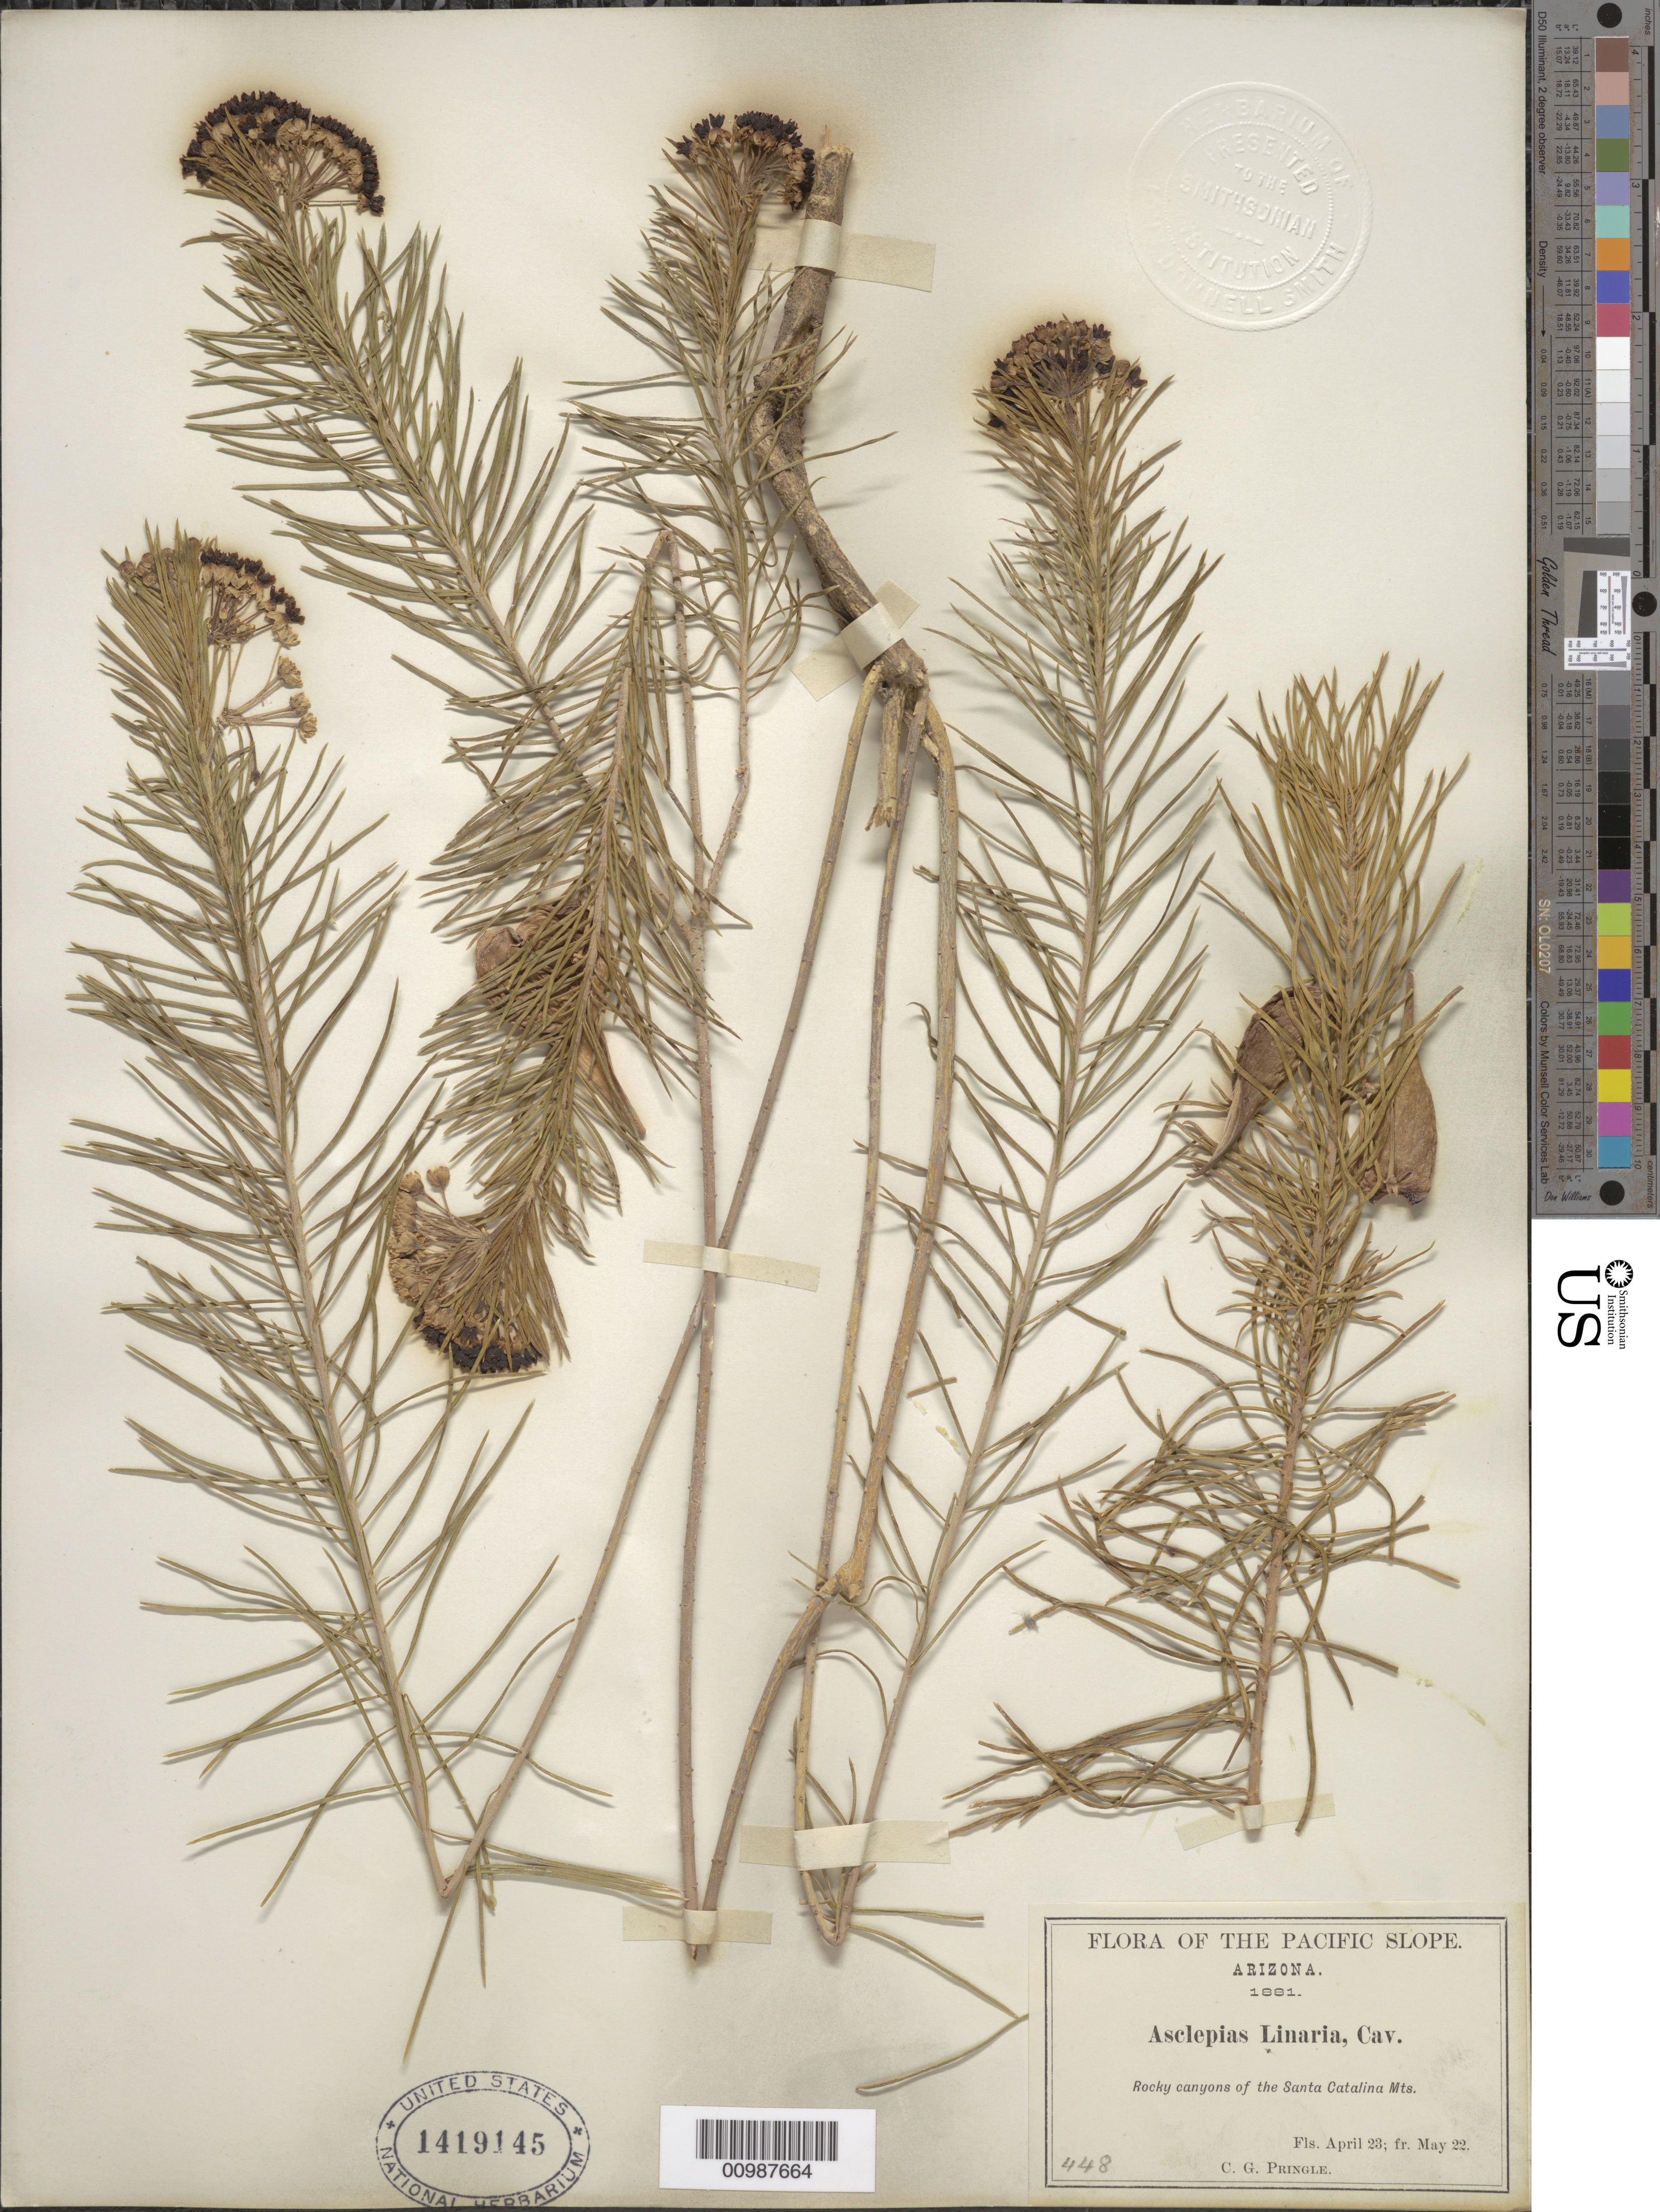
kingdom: Plantae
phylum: Tracheophyta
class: Magnoliopsida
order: Gentianales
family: Apocynaceae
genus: Asclepias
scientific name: Asclepias linaria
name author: Cav.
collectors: C. G. Pringle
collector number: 448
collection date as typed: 23 Apr 1881 to 22 May 1881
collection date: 1881-04-23/1881-05-22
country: United States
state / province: Arizona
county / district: Pima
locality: Rocky canyons of the Santa Catalina Mountains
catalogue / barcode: US 1419145